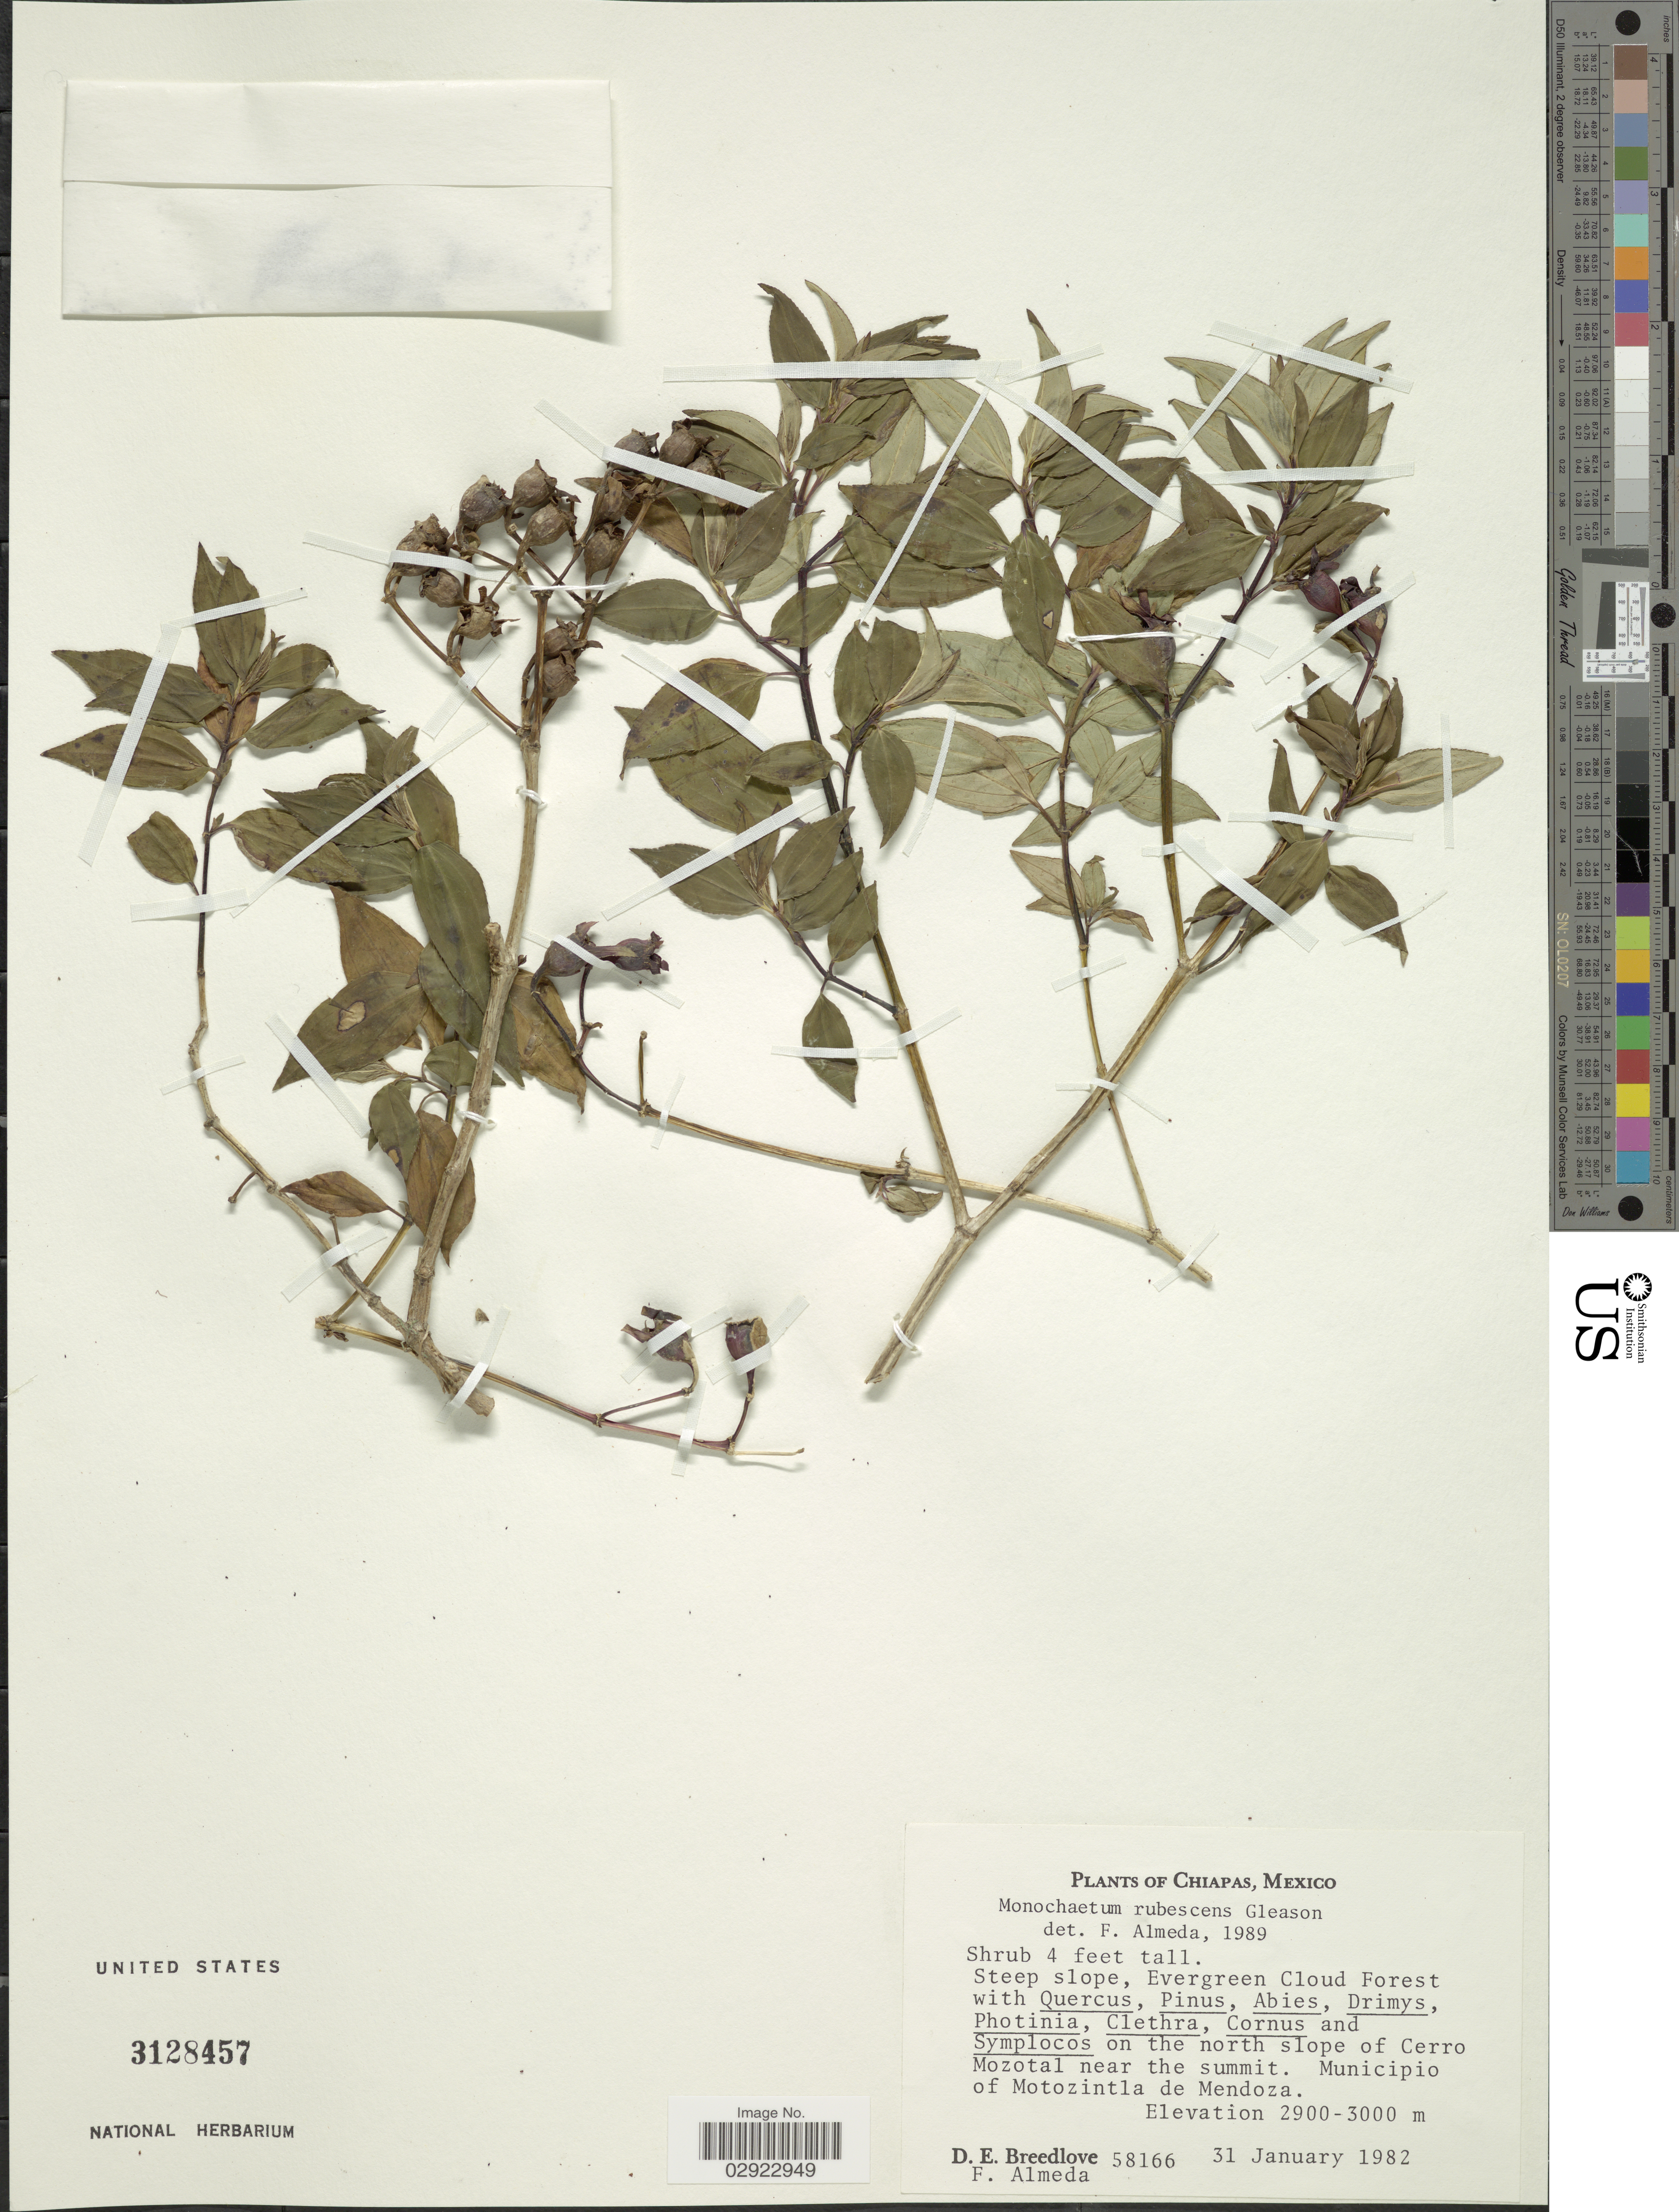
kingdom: Plantae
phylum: Tracheophyta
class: Magnoliopsida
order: Myrtales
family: Melastomataceae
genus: Monochaetum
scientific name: Monochaetum rubescens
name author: Gleason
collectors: D. E. Breedlove & F. Almeda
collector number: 58166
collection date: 1982-01-31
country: Mexico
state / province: Chiapas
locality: On the north slope of Cerro Mozotal near the summit. Municipio of Motozintla de Mendoza.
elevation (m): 2900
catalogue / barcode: US 3128457